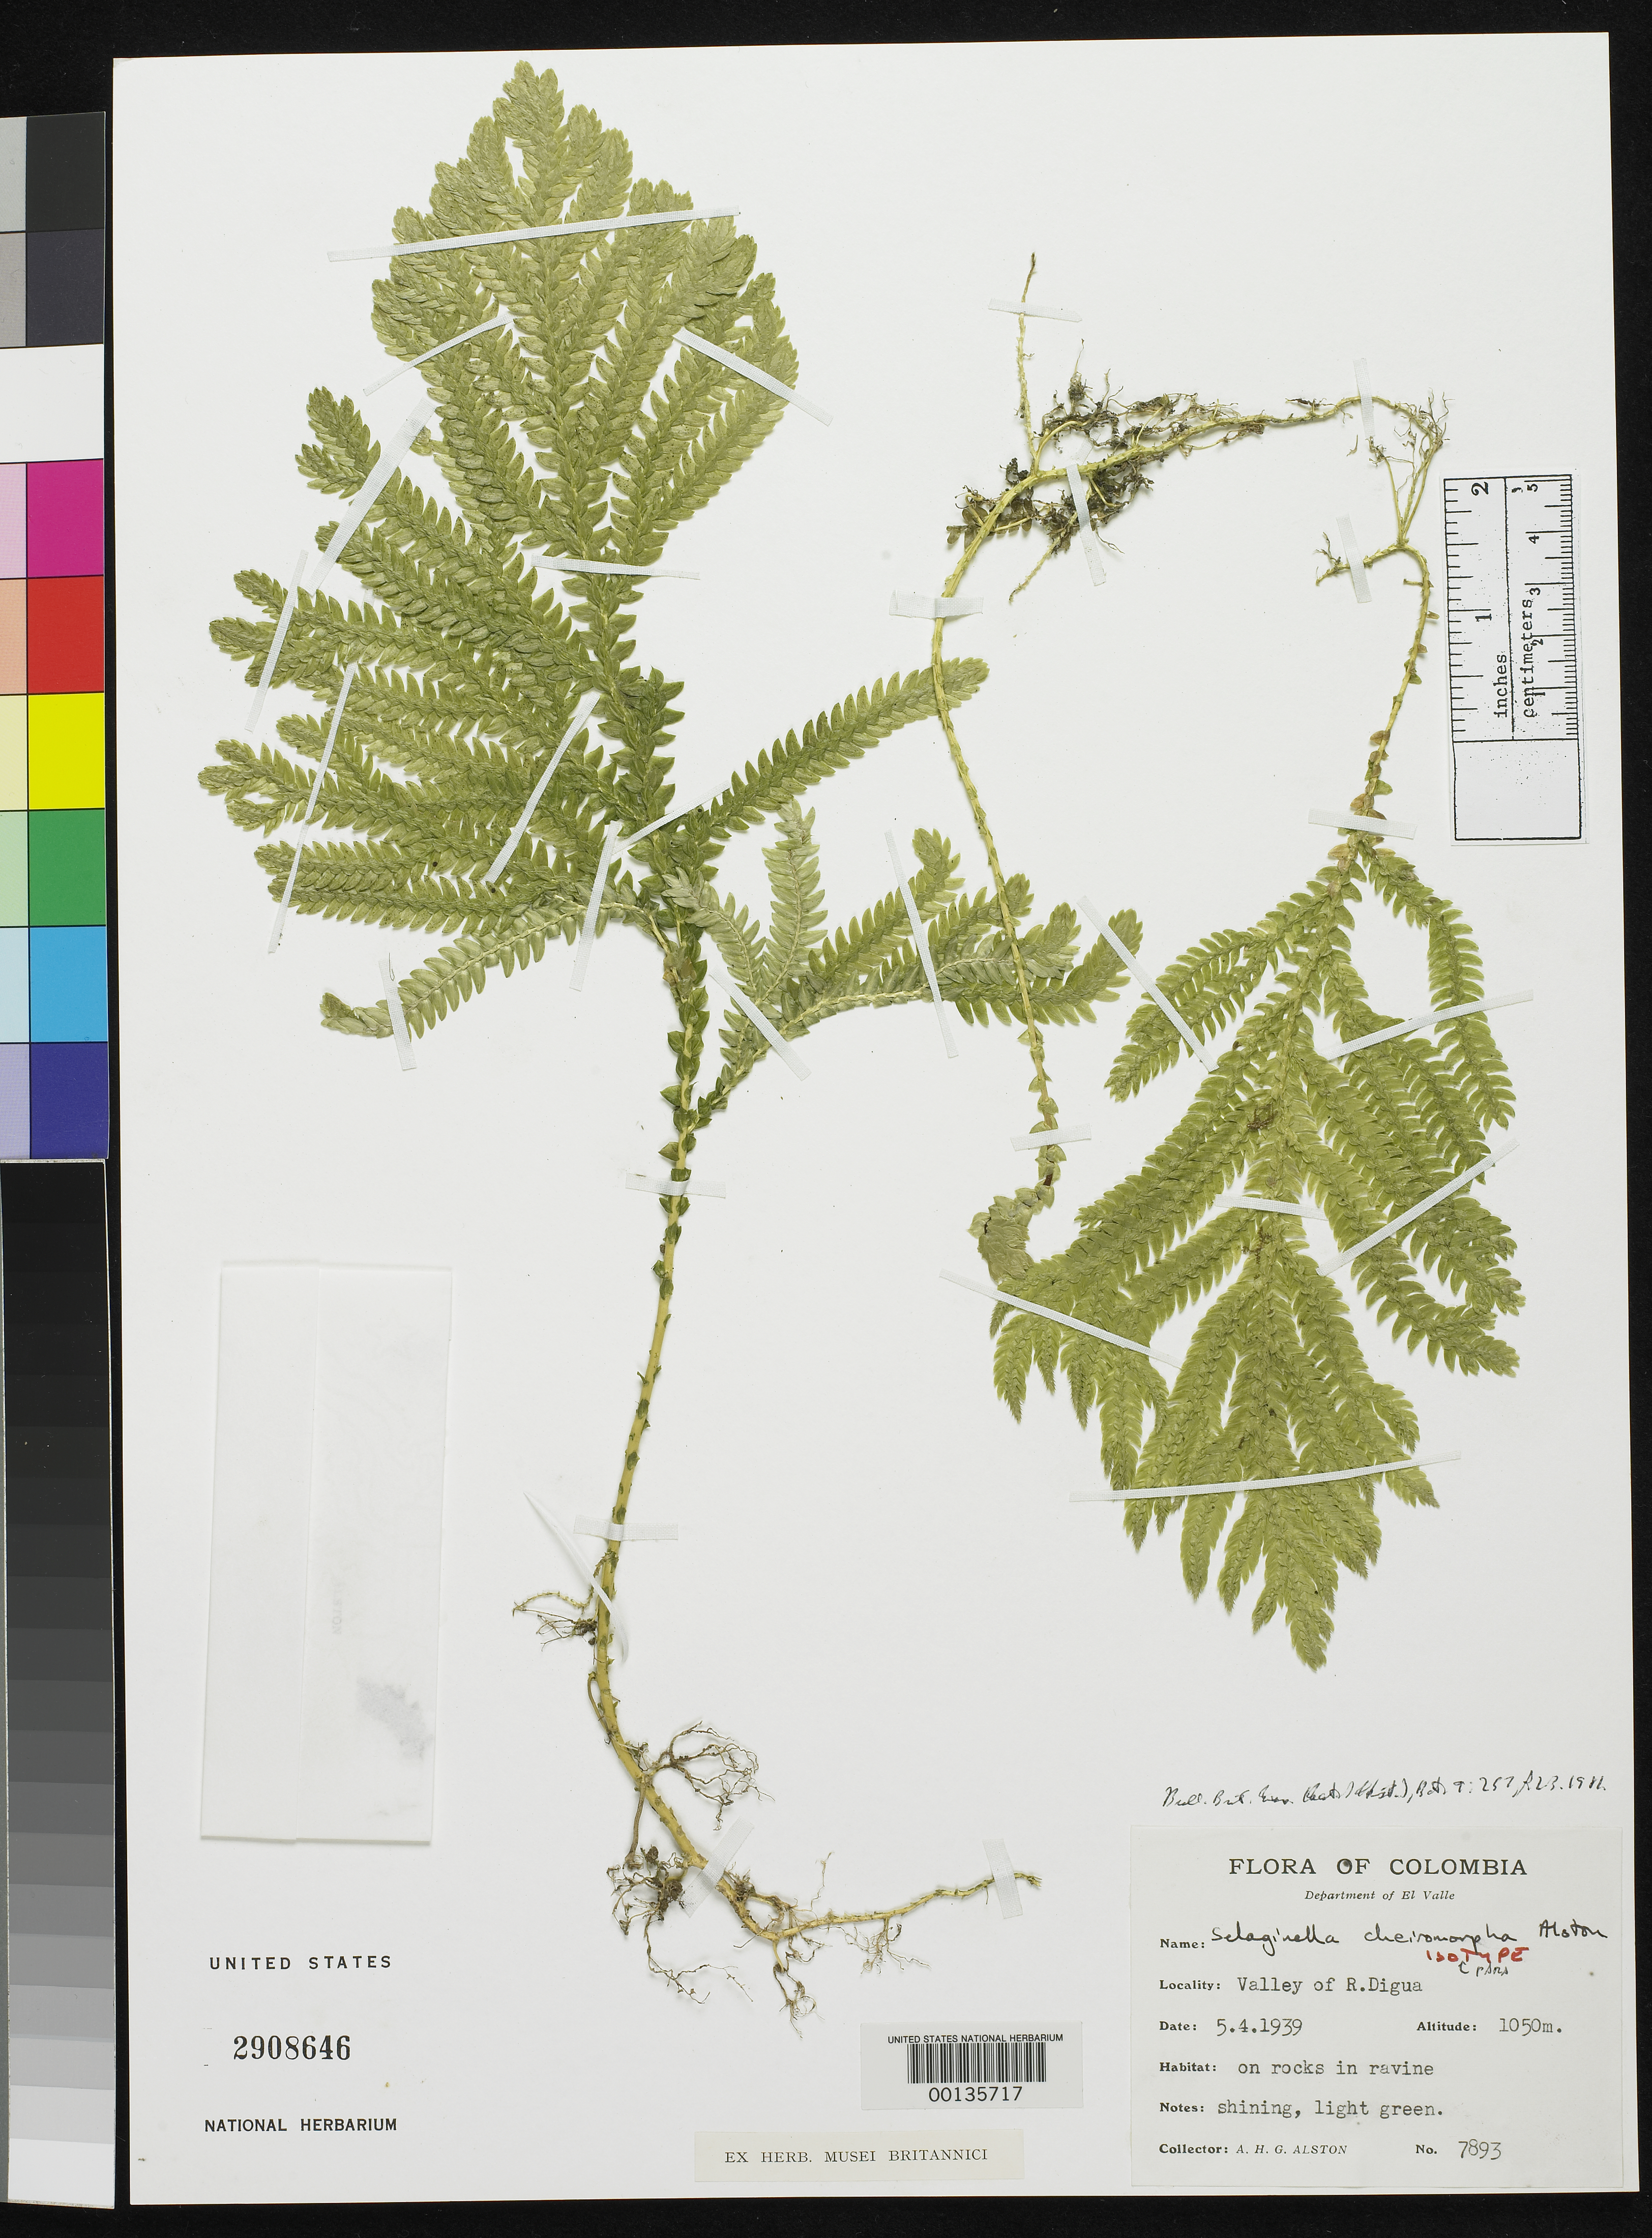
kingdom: Plantae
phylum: Tracheophyta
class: Lycopodiopsida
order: Selaginellales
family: Selaginellaceae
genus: Selaginella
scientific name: Selaginella cheiromorpha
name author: Alston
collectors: A. H. Alston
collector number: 7893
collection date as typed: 05 Apr 1939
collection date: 1939-04-05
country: Colombia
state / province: Valle del Cauca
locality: Valley of Rio Digua.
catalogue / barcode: US 2908646